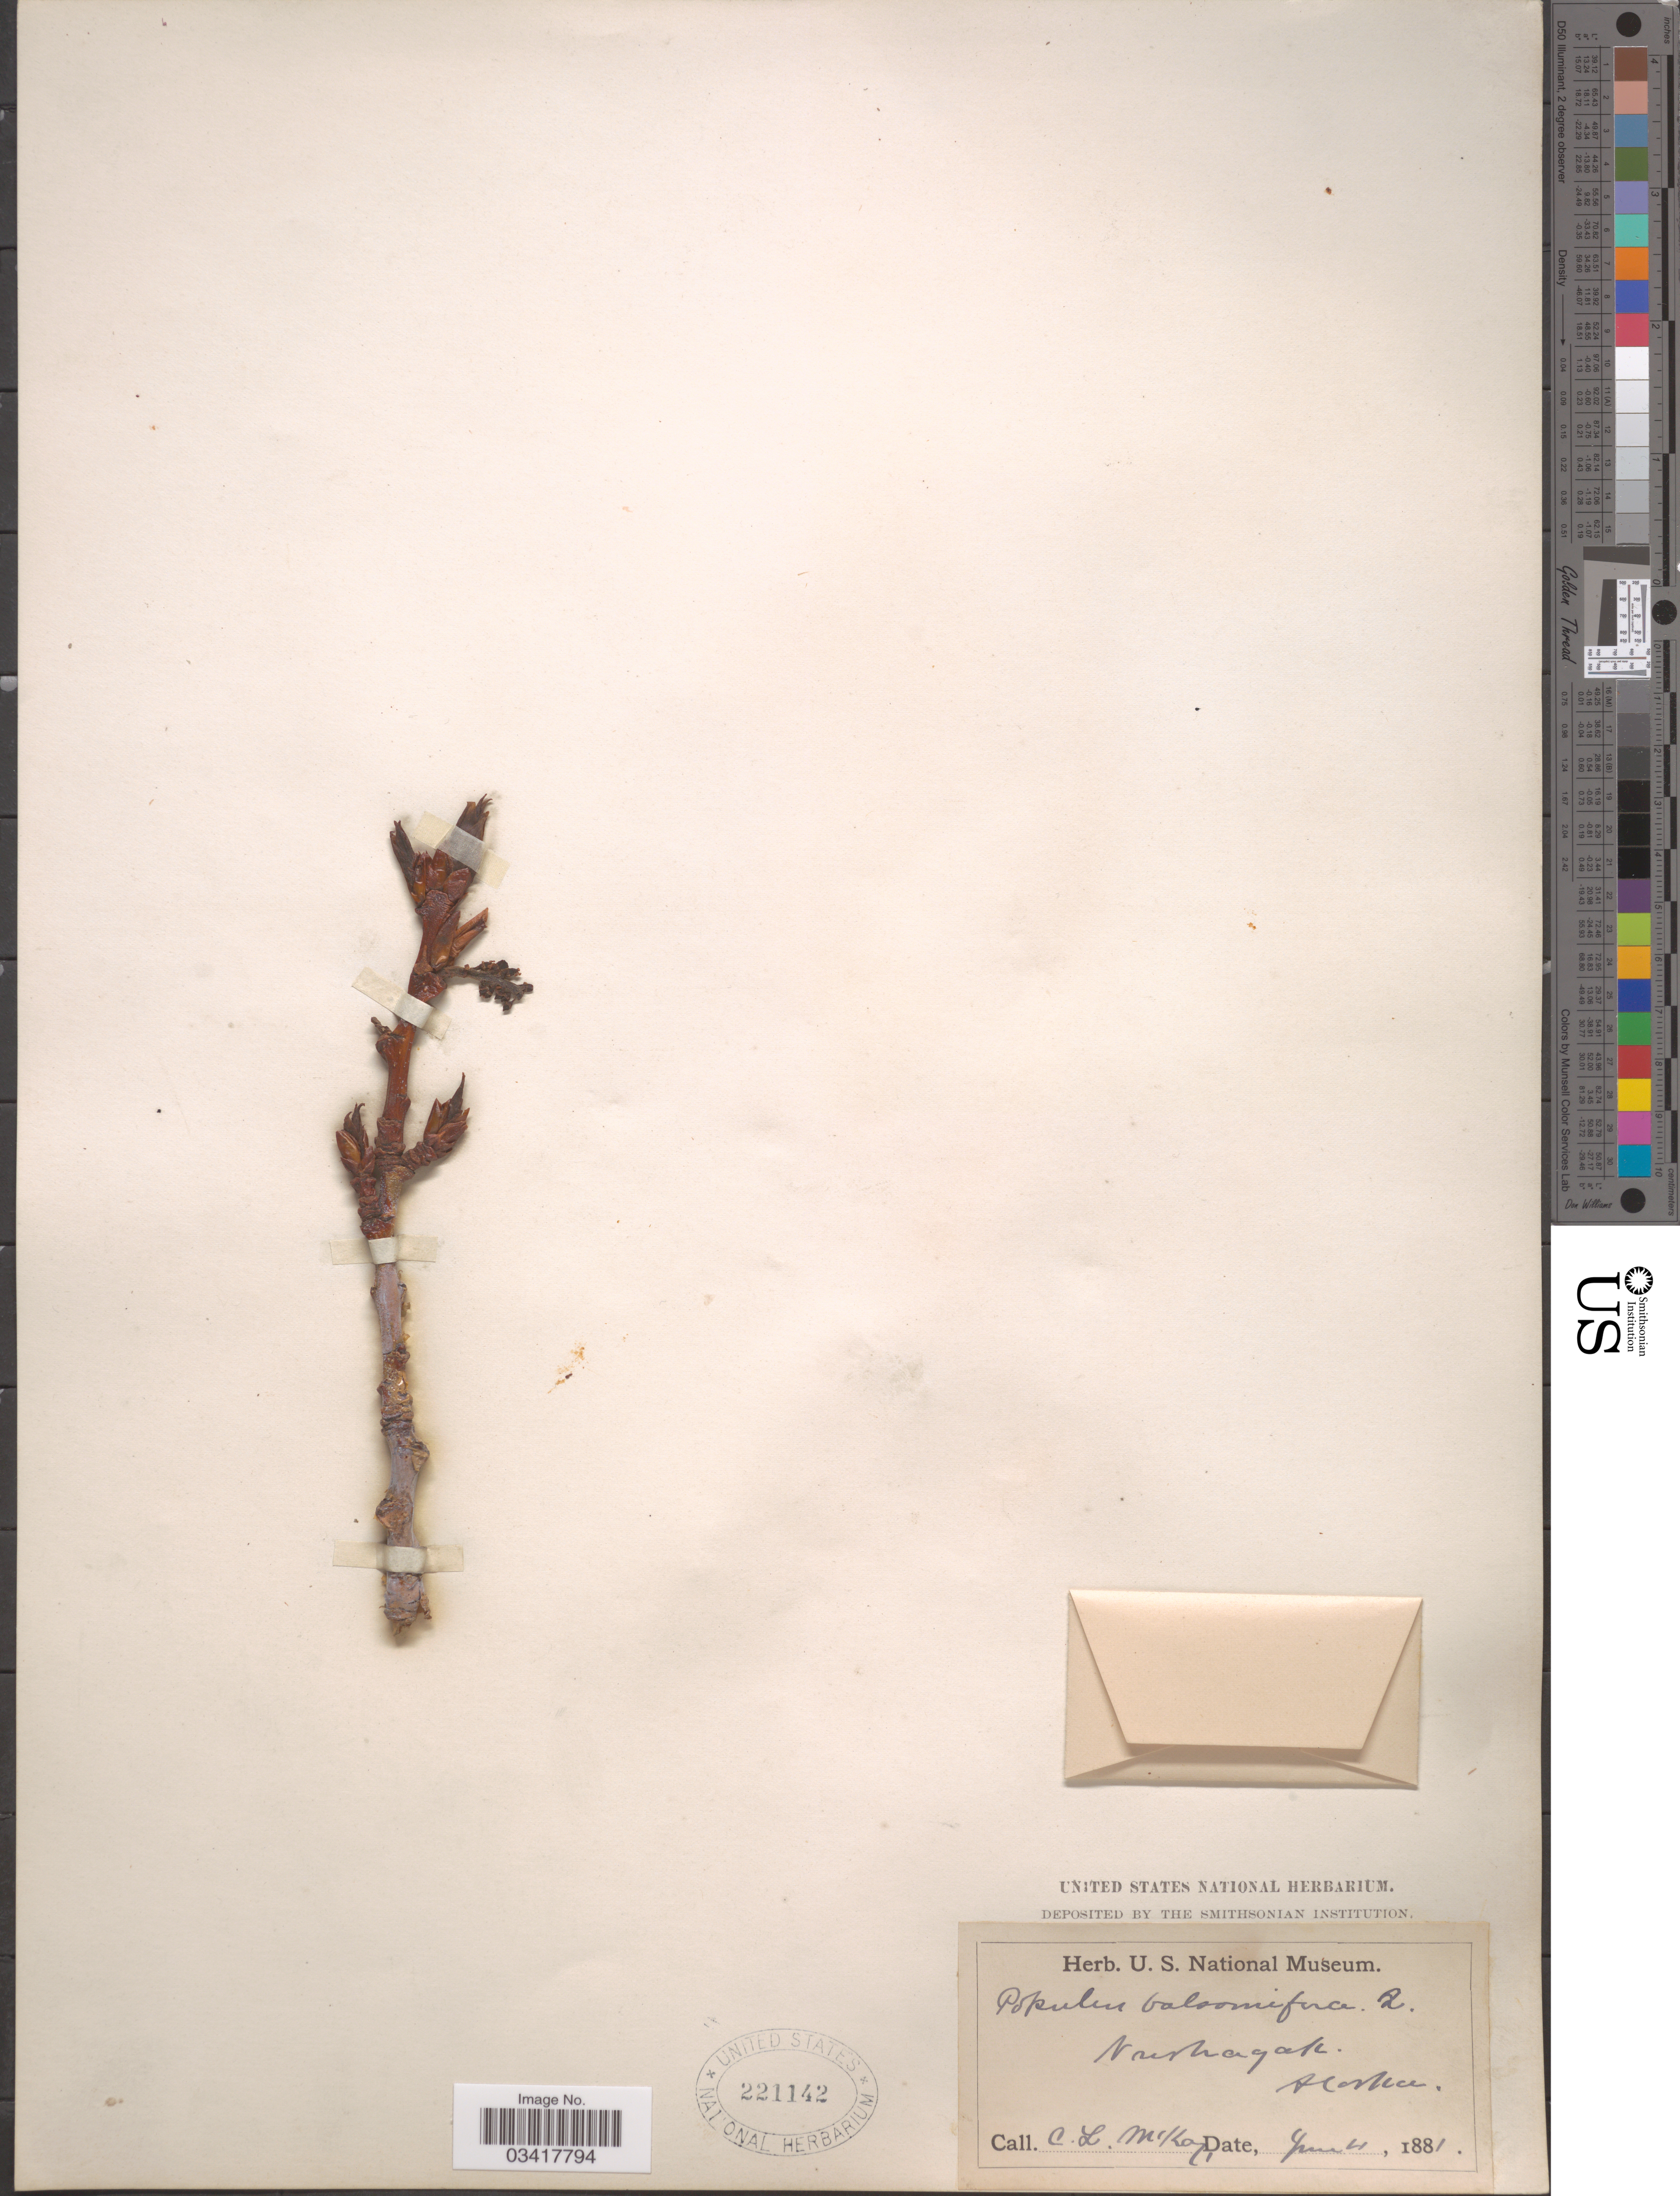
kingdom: Plantae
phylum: Tracheophyta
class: Magnoliopsida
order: Malpighiales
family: Salicaceae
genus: Populus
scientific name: Populus balsamifera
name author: L.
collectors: C. McKay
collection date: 1881-06-04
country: United States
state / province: Alaska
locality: Nushagak.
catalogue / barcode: US 221142